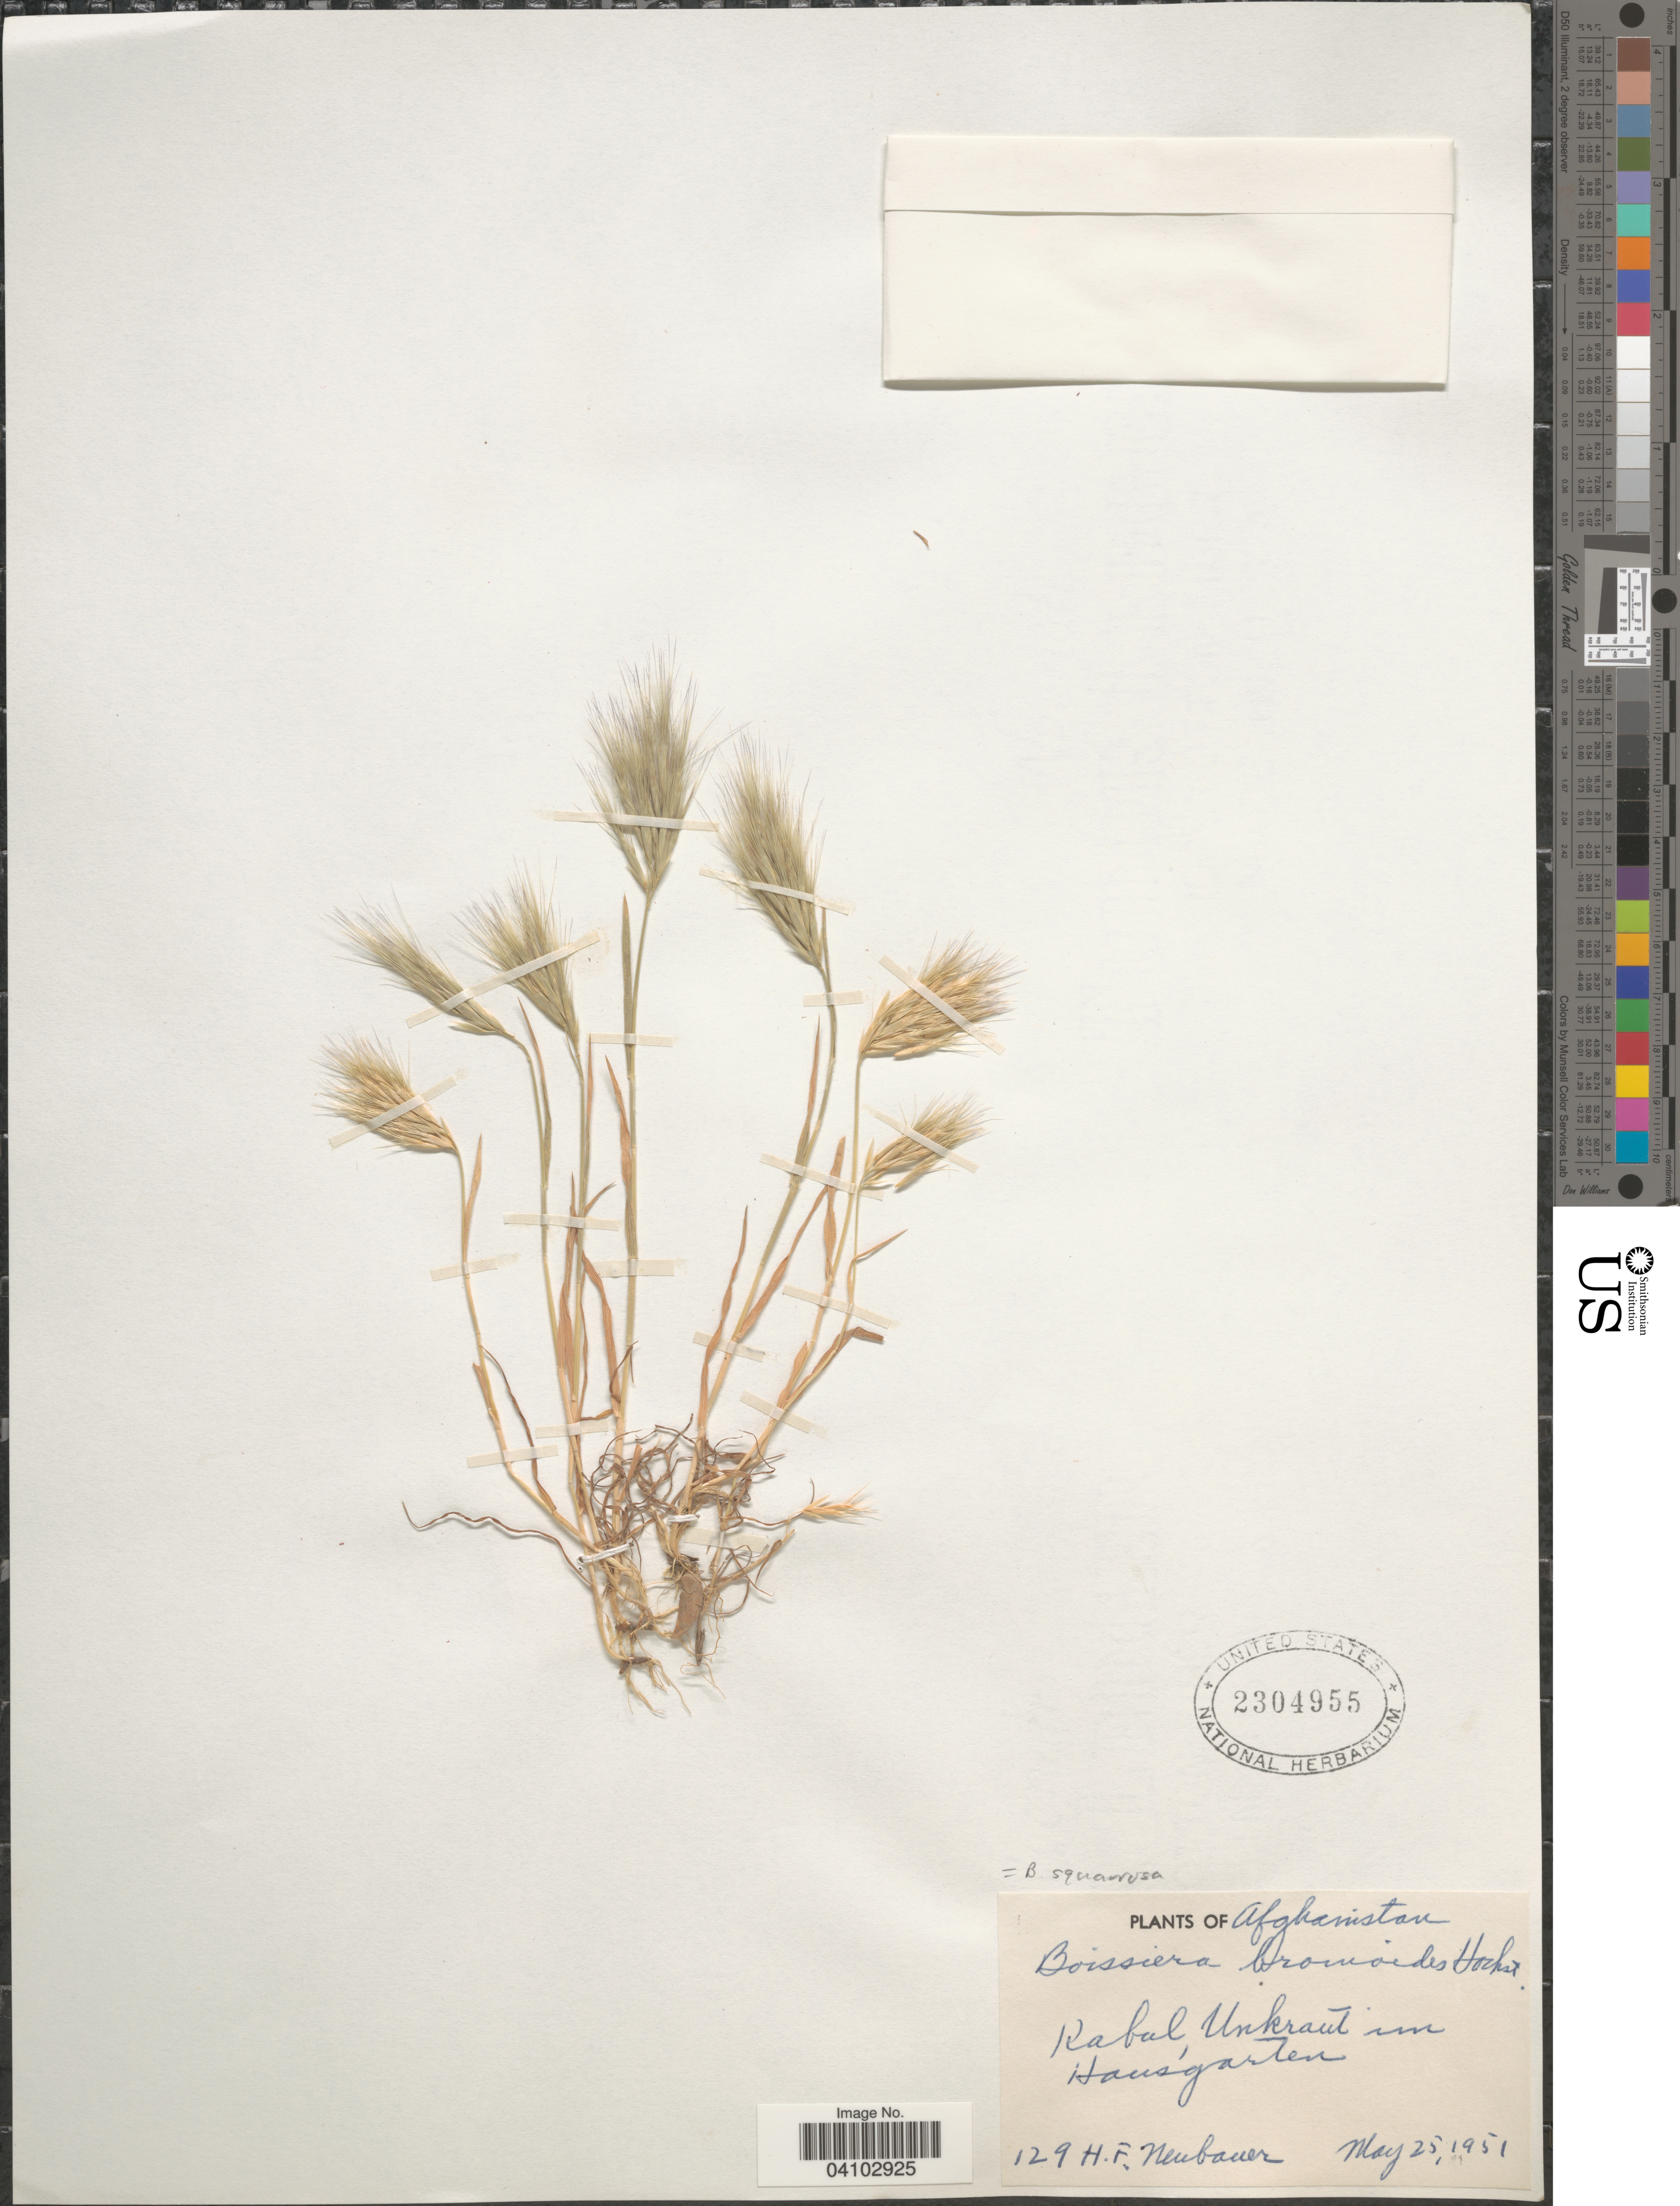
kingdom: Plantae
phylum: Tracheophyta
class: Liliopsida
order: Poales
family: Poaceae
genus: Bromus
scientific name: Bromus pumilio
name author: (Trin.) P.M. Sm.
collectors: H. Neubauer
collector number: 129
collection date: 1951-05-25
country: Afghanistan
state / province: Kabul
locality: Unkraut im Hausgarten.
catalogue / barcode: US 2304955